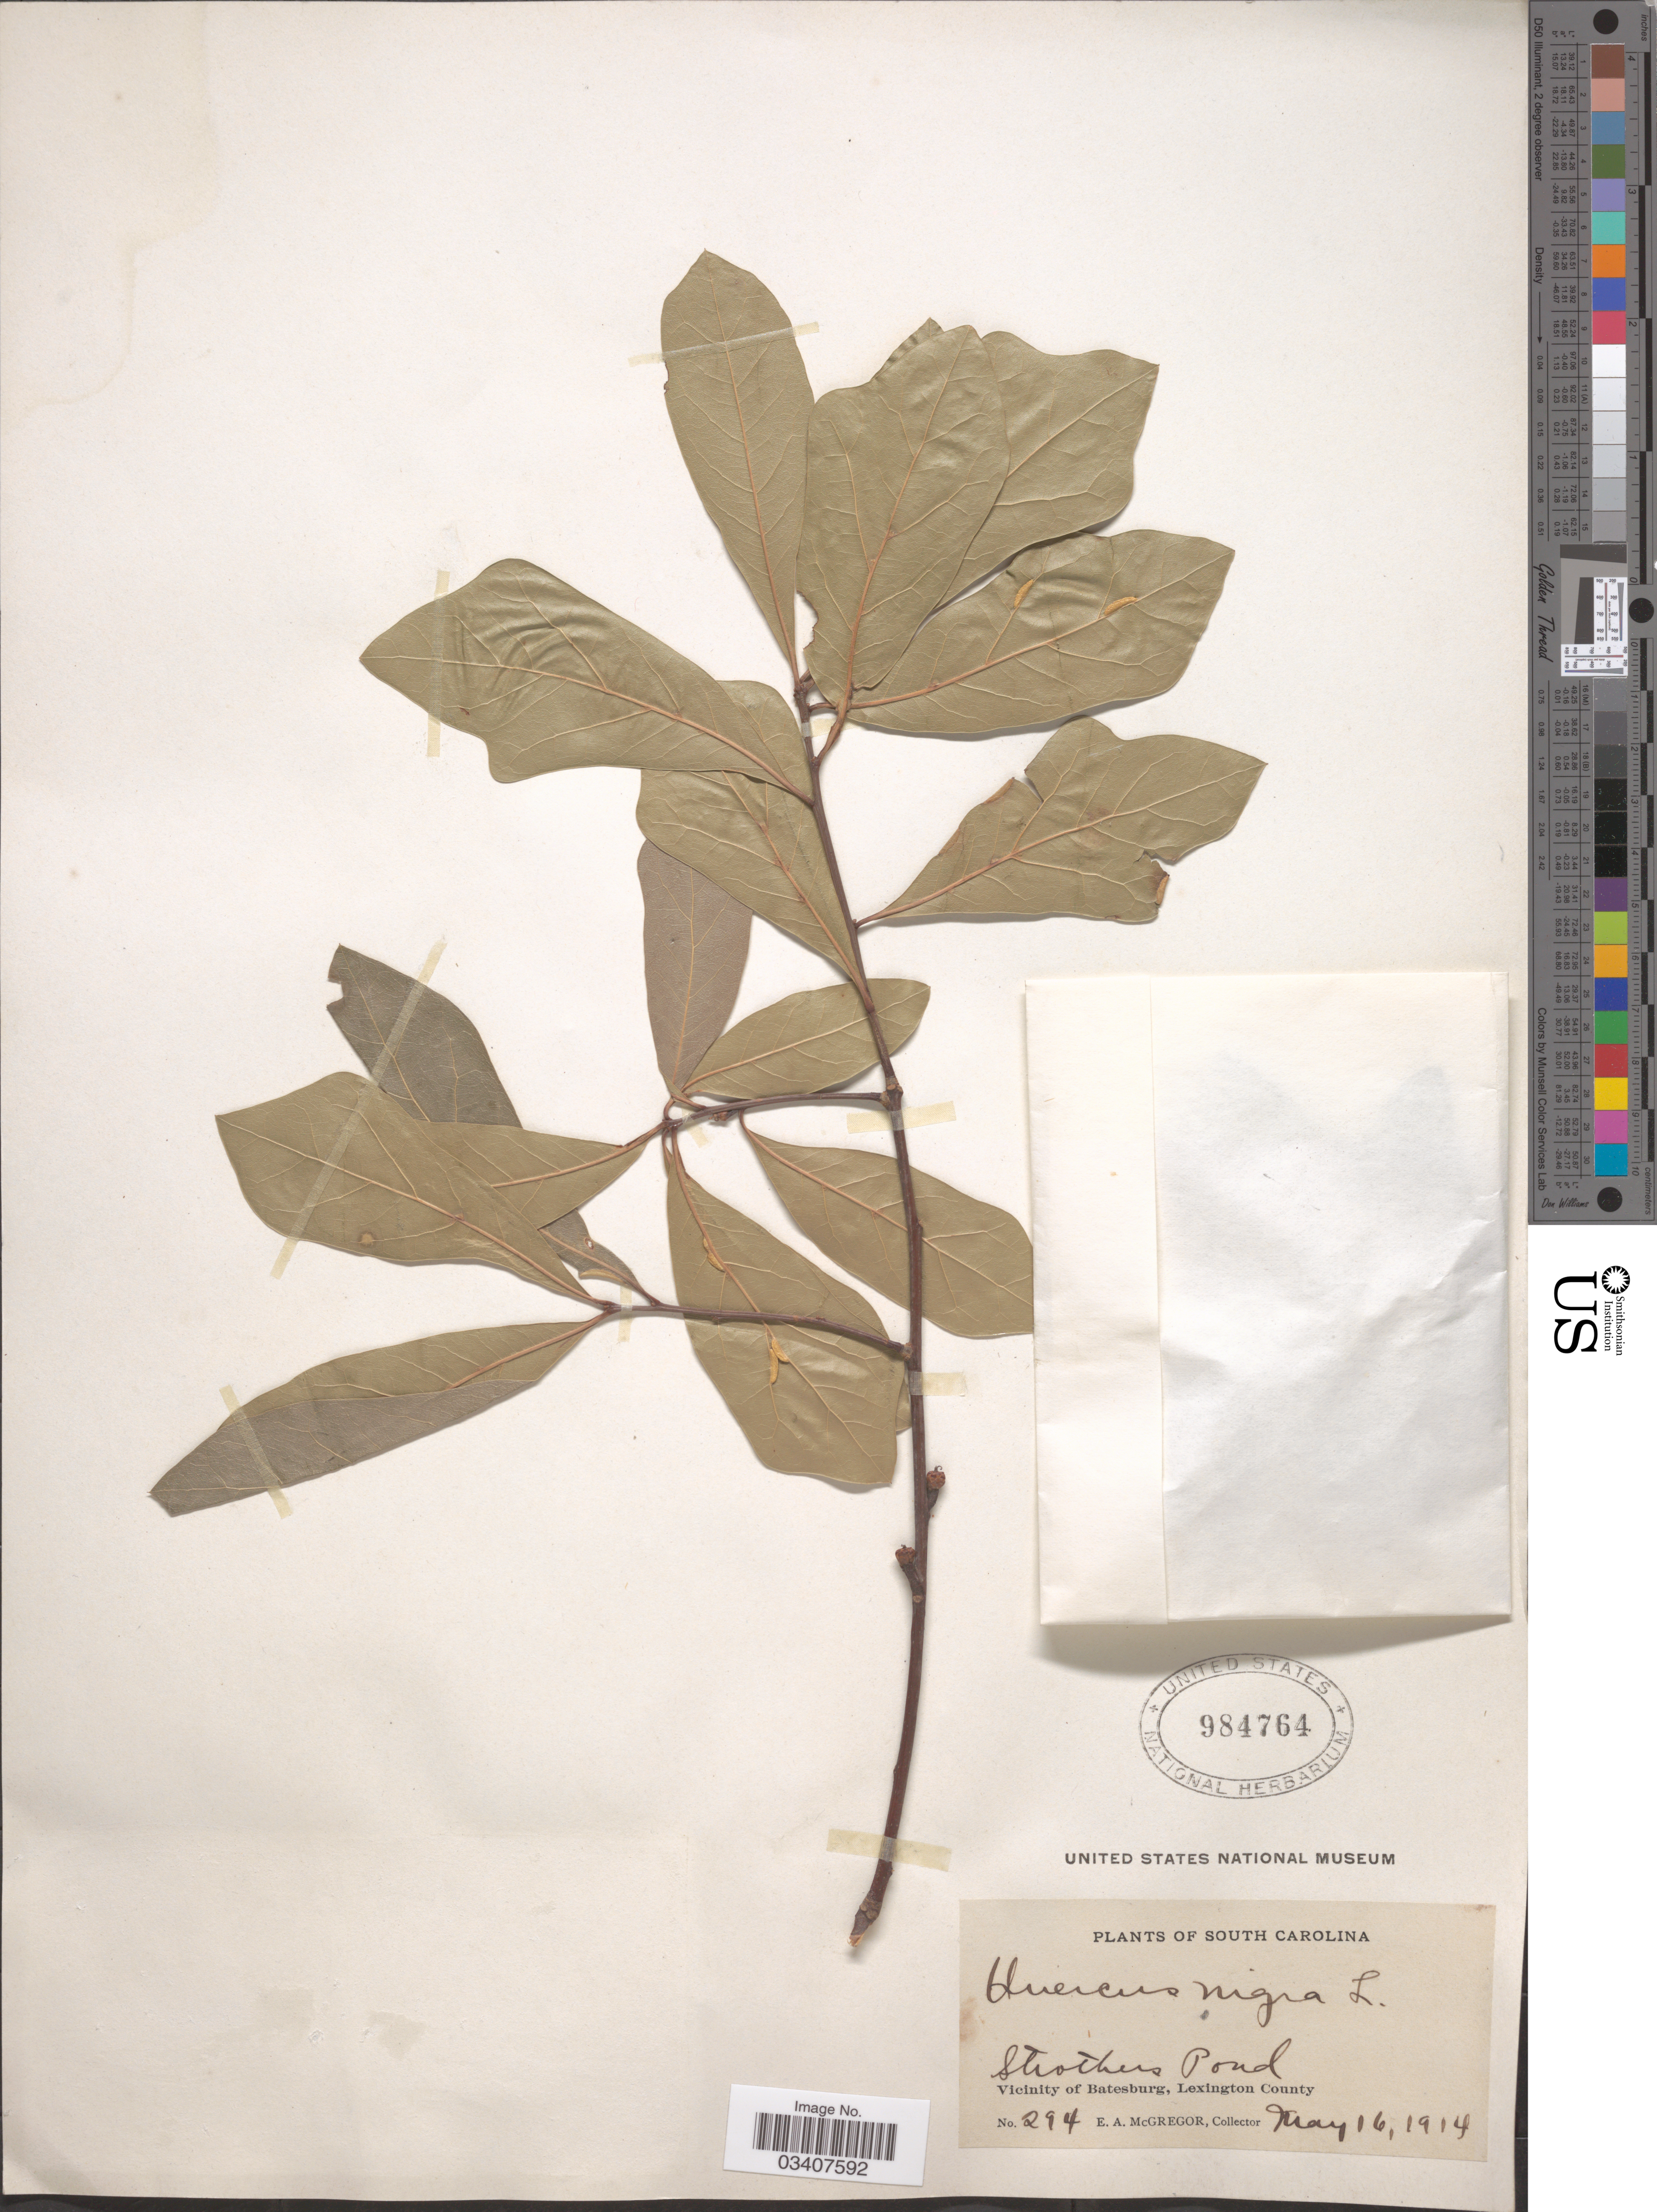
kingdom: Plantae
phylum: Tracheophyta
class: Magnoliopsida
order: Fagales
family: Fagaceae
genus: Quercus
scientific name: Quercus nigra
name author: L.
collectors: E. A. McGregor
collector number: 294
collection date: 1914-05-16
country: United States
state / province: South Carolina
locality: Strothers Pond, Vicinity of Batesburg, Lexington County.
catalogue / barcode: US 984764